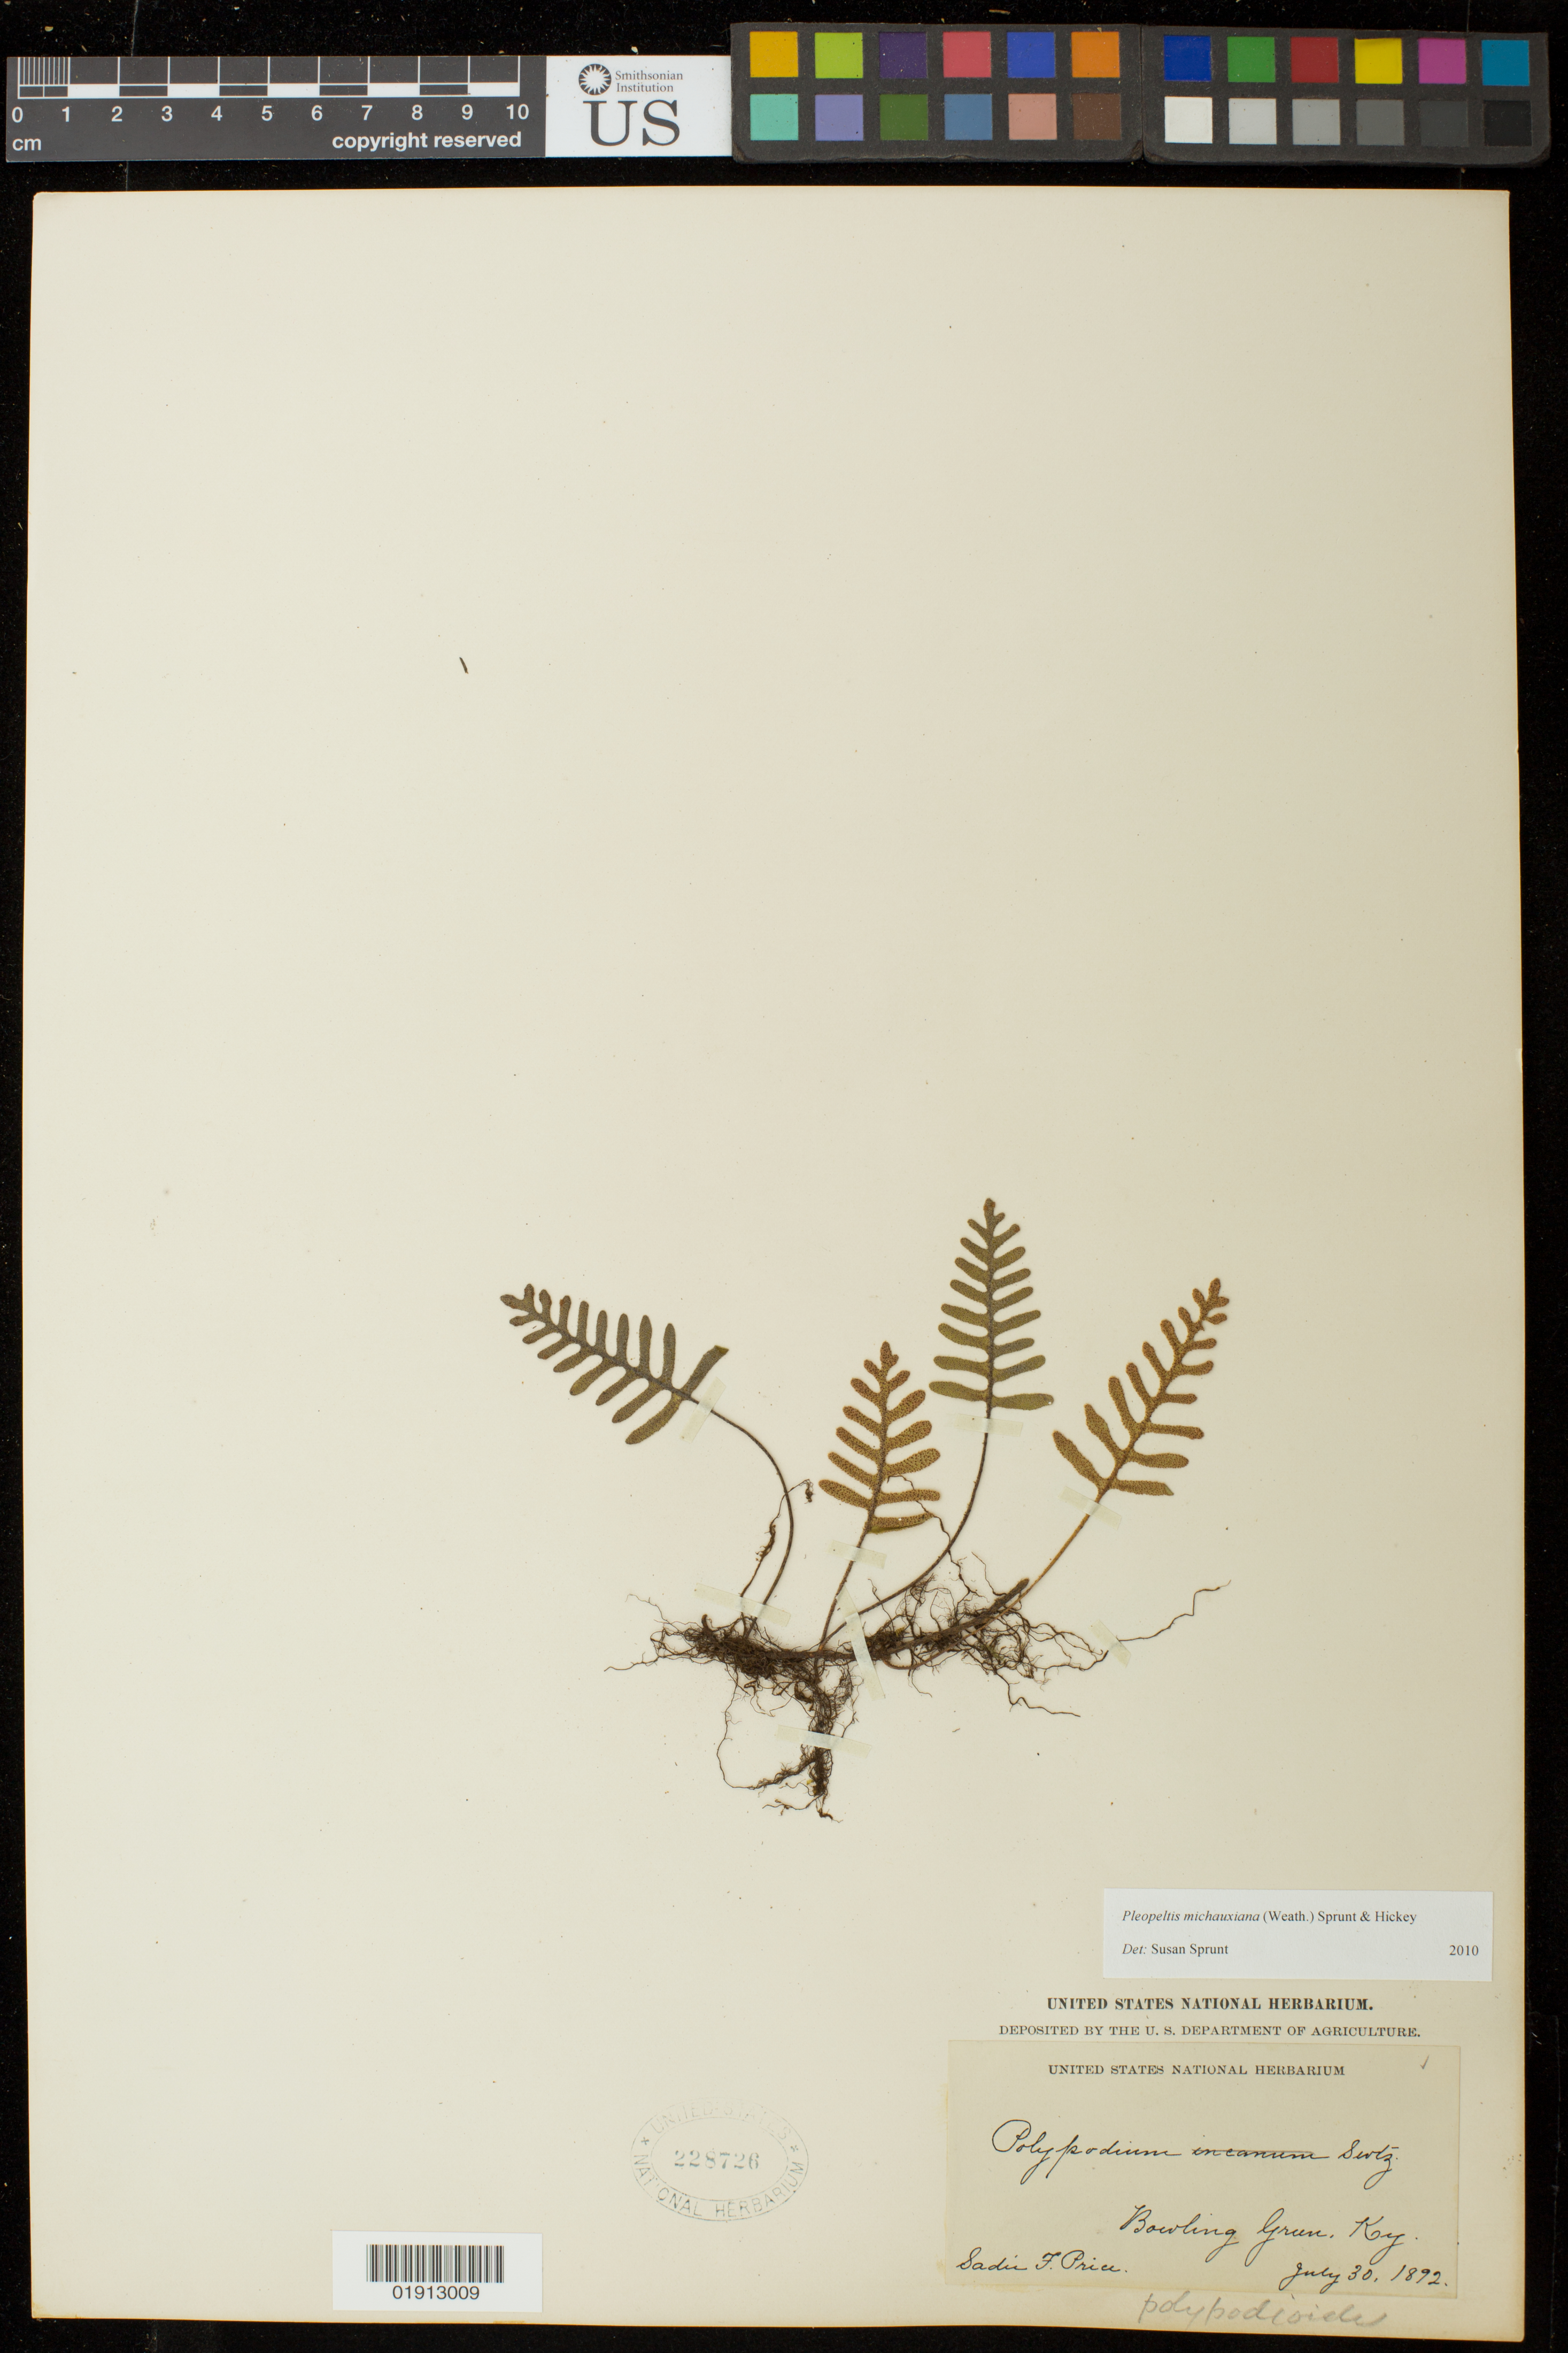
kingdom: Plantae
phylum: Tracheophyta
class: Polypodiopsida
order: Polypodiales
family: Polypodiaceae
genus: Pleopeltis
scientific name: Pleopeltis michauxiana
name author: (Weath.) Hickey & Sprunt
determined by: Sprunt, S. V.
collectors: S. Price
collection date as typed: July 30, 1892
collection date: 1892-07-30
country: United States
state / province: Kentucky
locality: Bowling Green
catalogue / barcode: US 228726